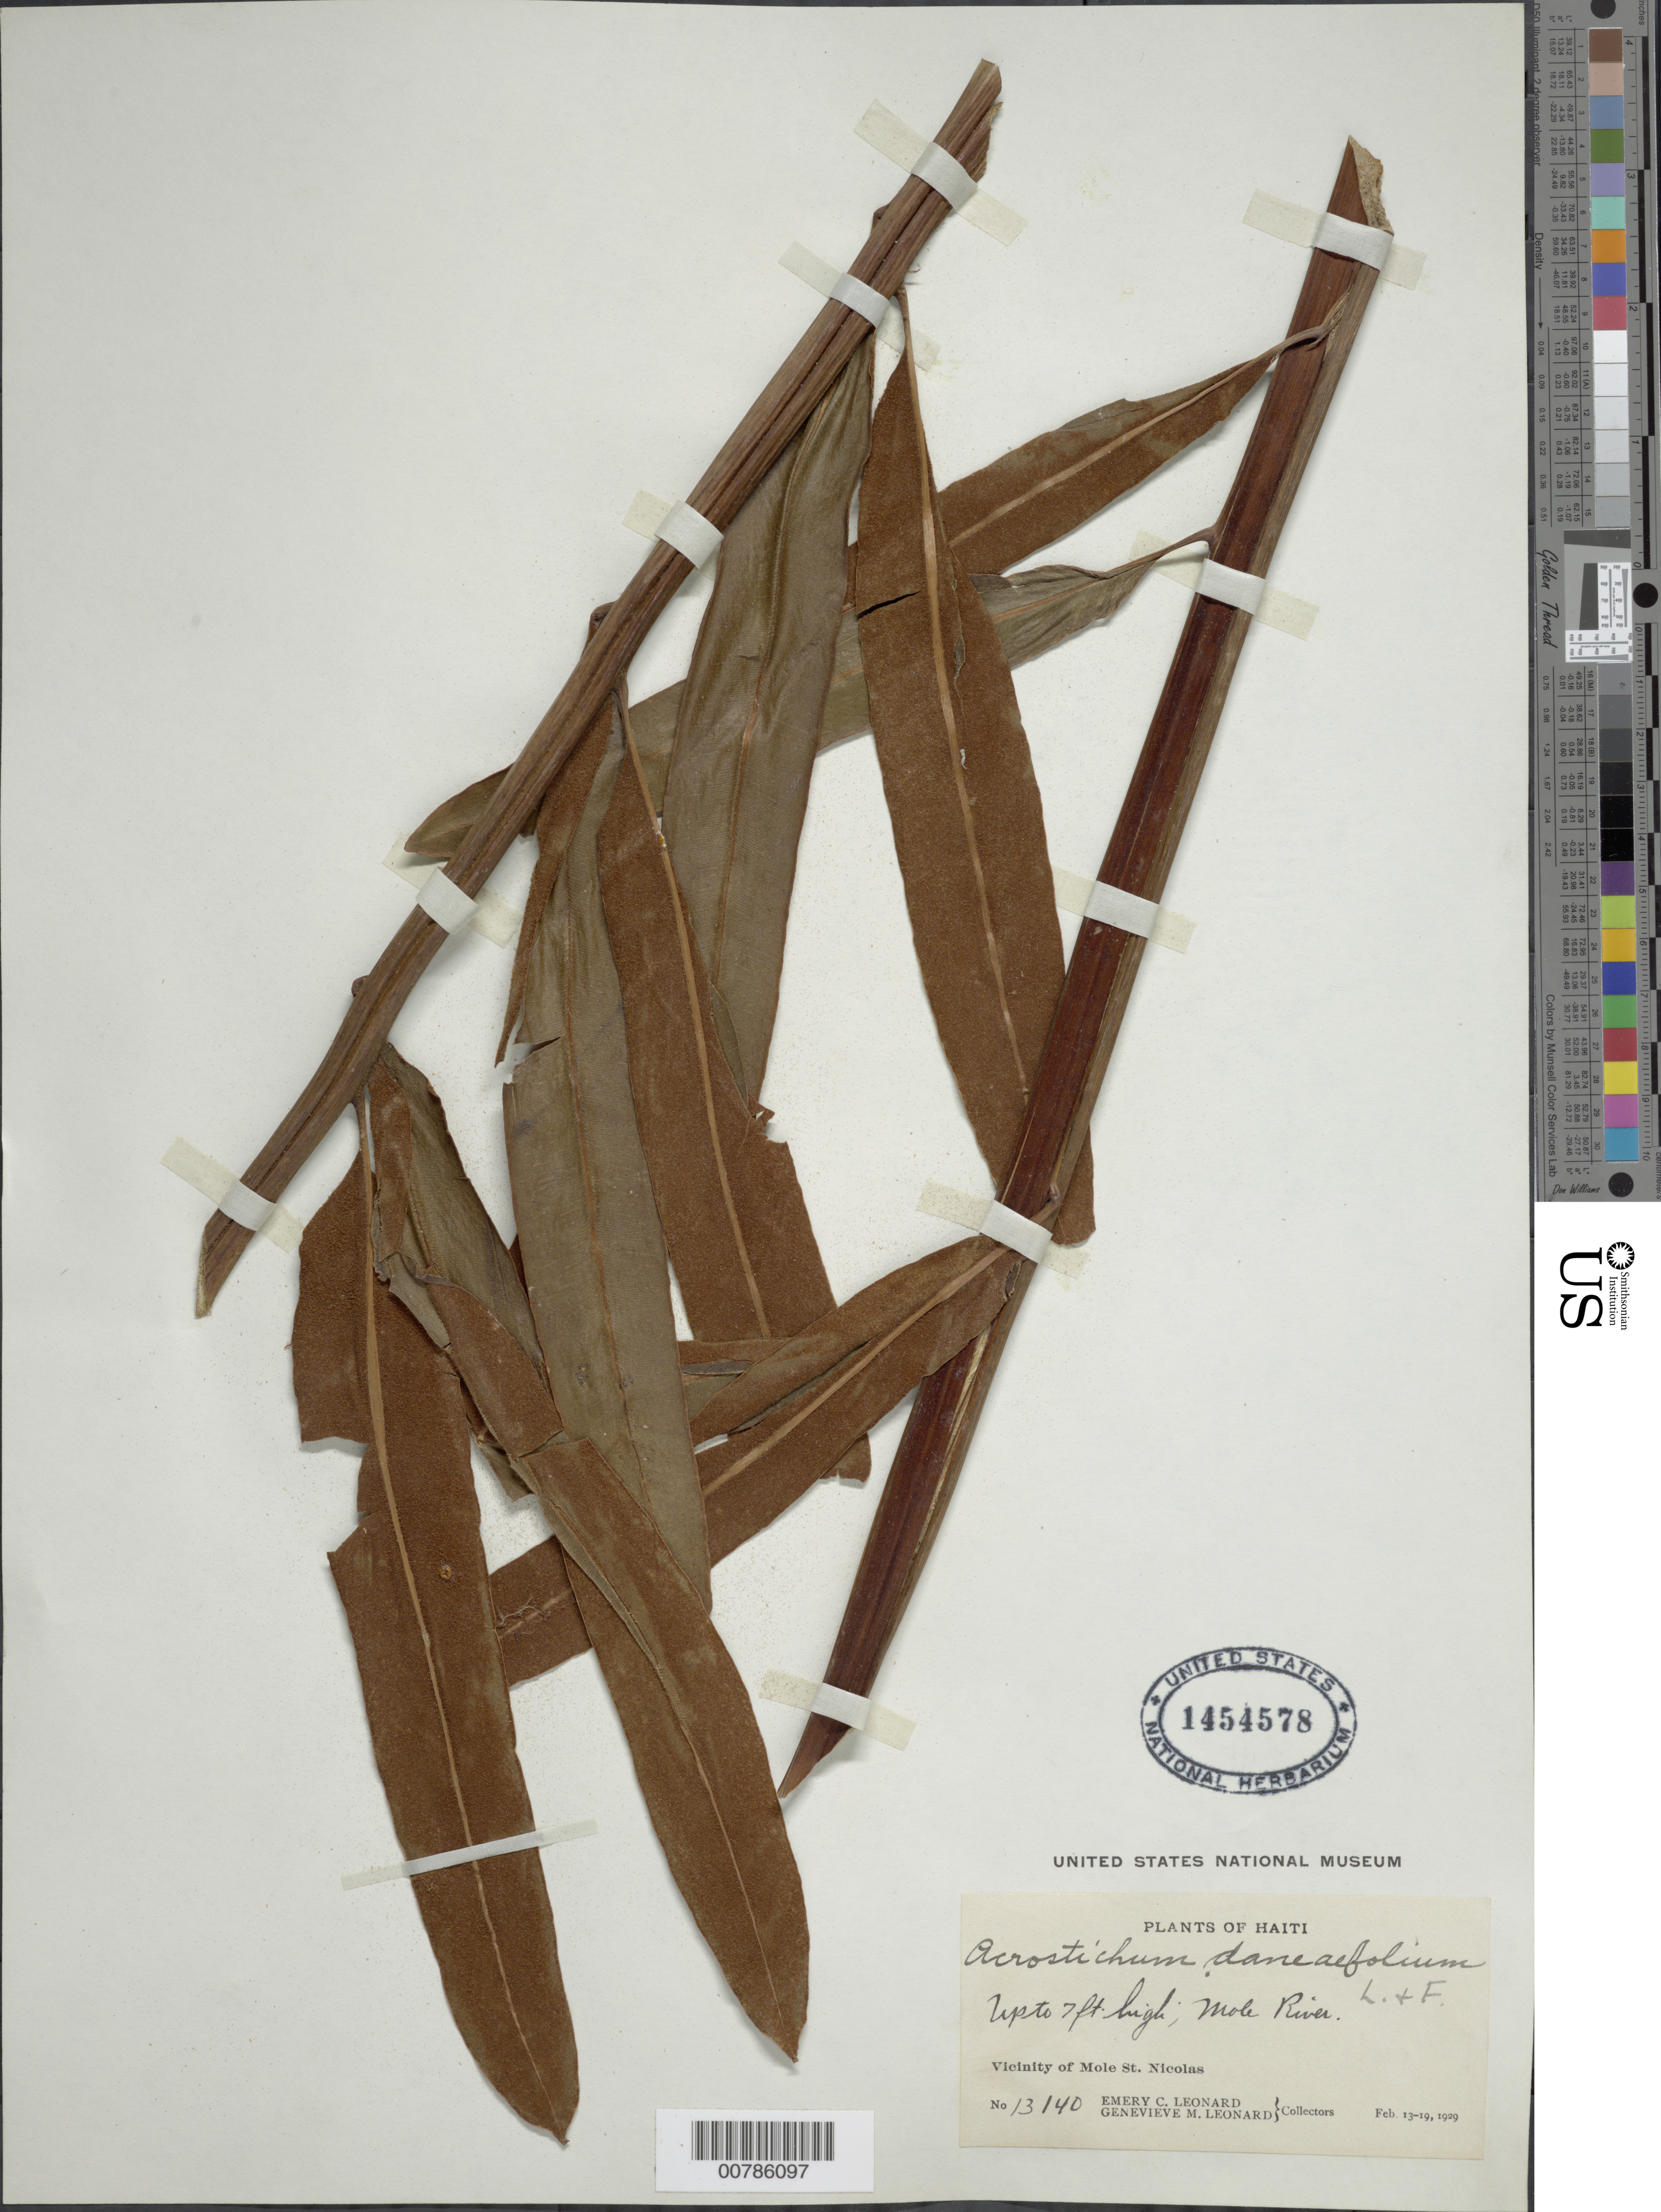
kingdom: Plantae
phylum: Tracheophyta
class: Polypodiopsida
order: Polypodiales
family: Pteridaceae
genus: Acrostichum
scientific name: Acrostichum danaeifolium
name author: Langsd. & Fisch.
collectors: E. C. Leonard & G. M. Leonard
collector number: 13140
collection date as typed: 13 Feb 1929 to 19 Feb 1929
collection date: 1929-02-13/1929-02-19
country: Haiti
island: Hispaniola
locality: Mole St. Nicolas, vicinity; Mole River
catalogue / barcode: US 1454578